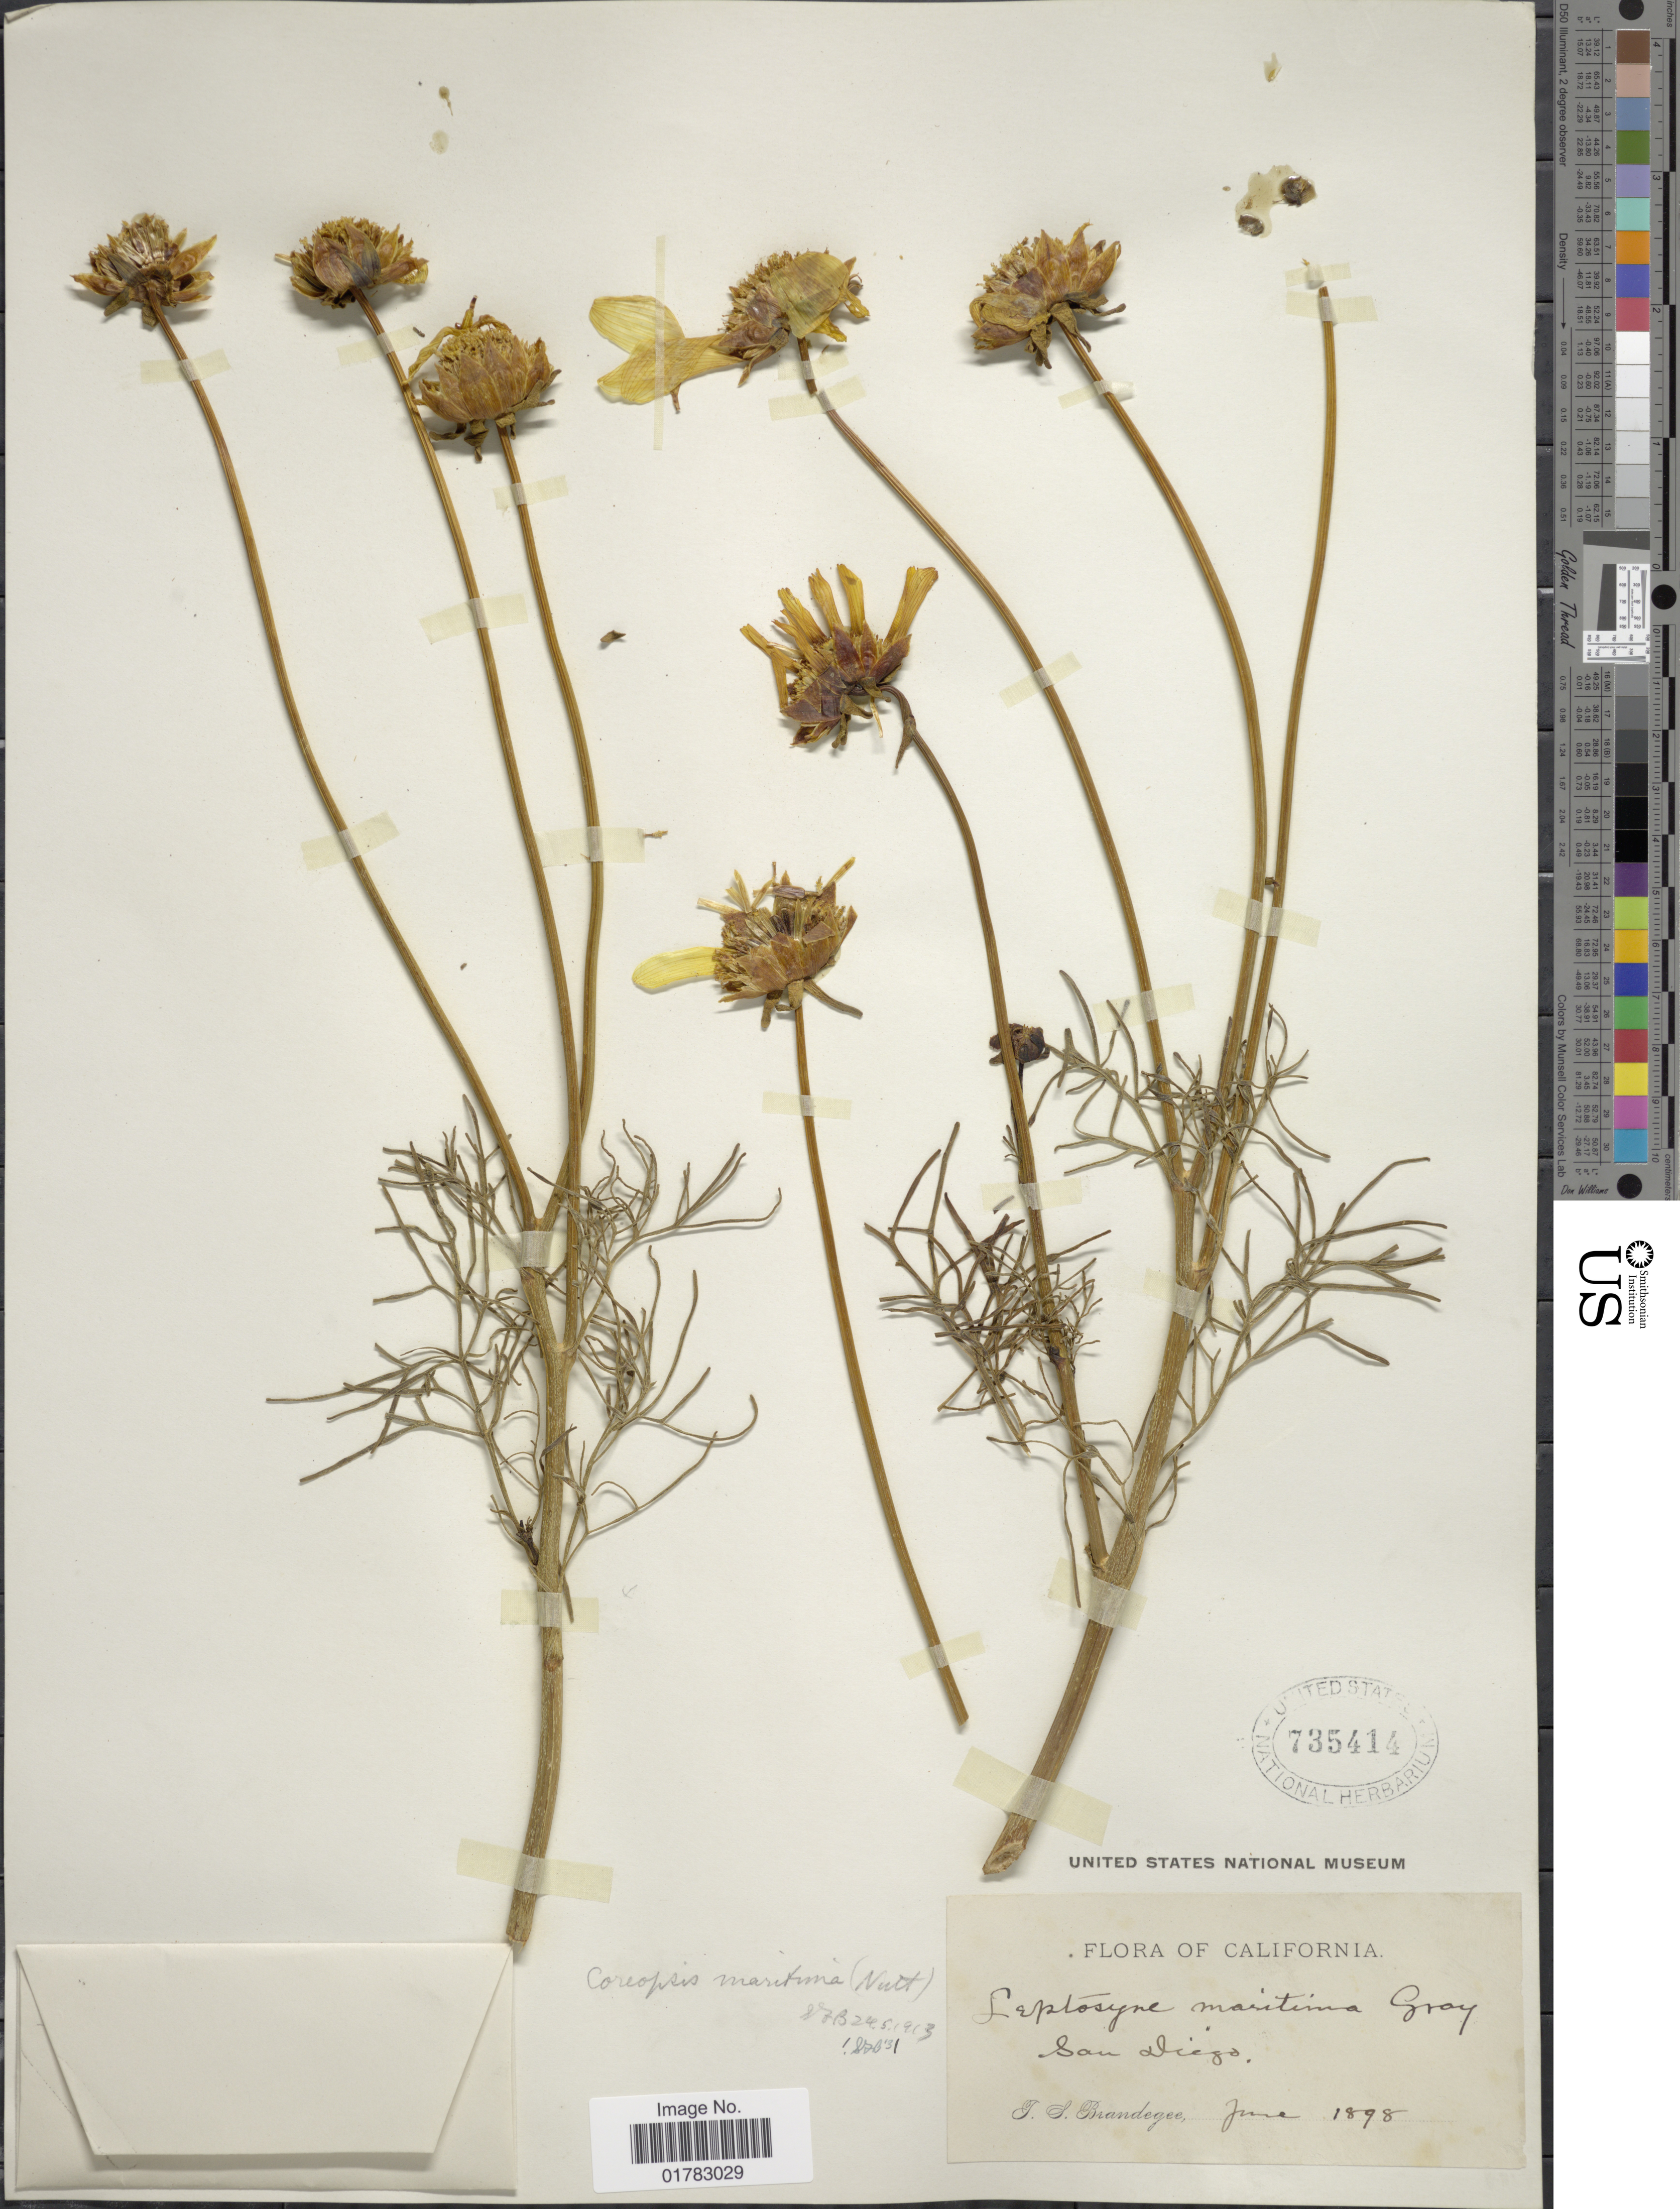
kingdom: Plantae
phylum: Tracheophyta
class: Magnoliopsida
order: Asterales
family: Asteraceae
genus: Coreopsis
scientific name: Coreopsis maritima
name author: (Nutt.) Hook. f.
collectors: T. S. Brandegee (herbarium)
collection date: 1898-06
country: United States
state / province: California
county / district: San Diego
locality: San Diego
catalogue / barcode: US 735414